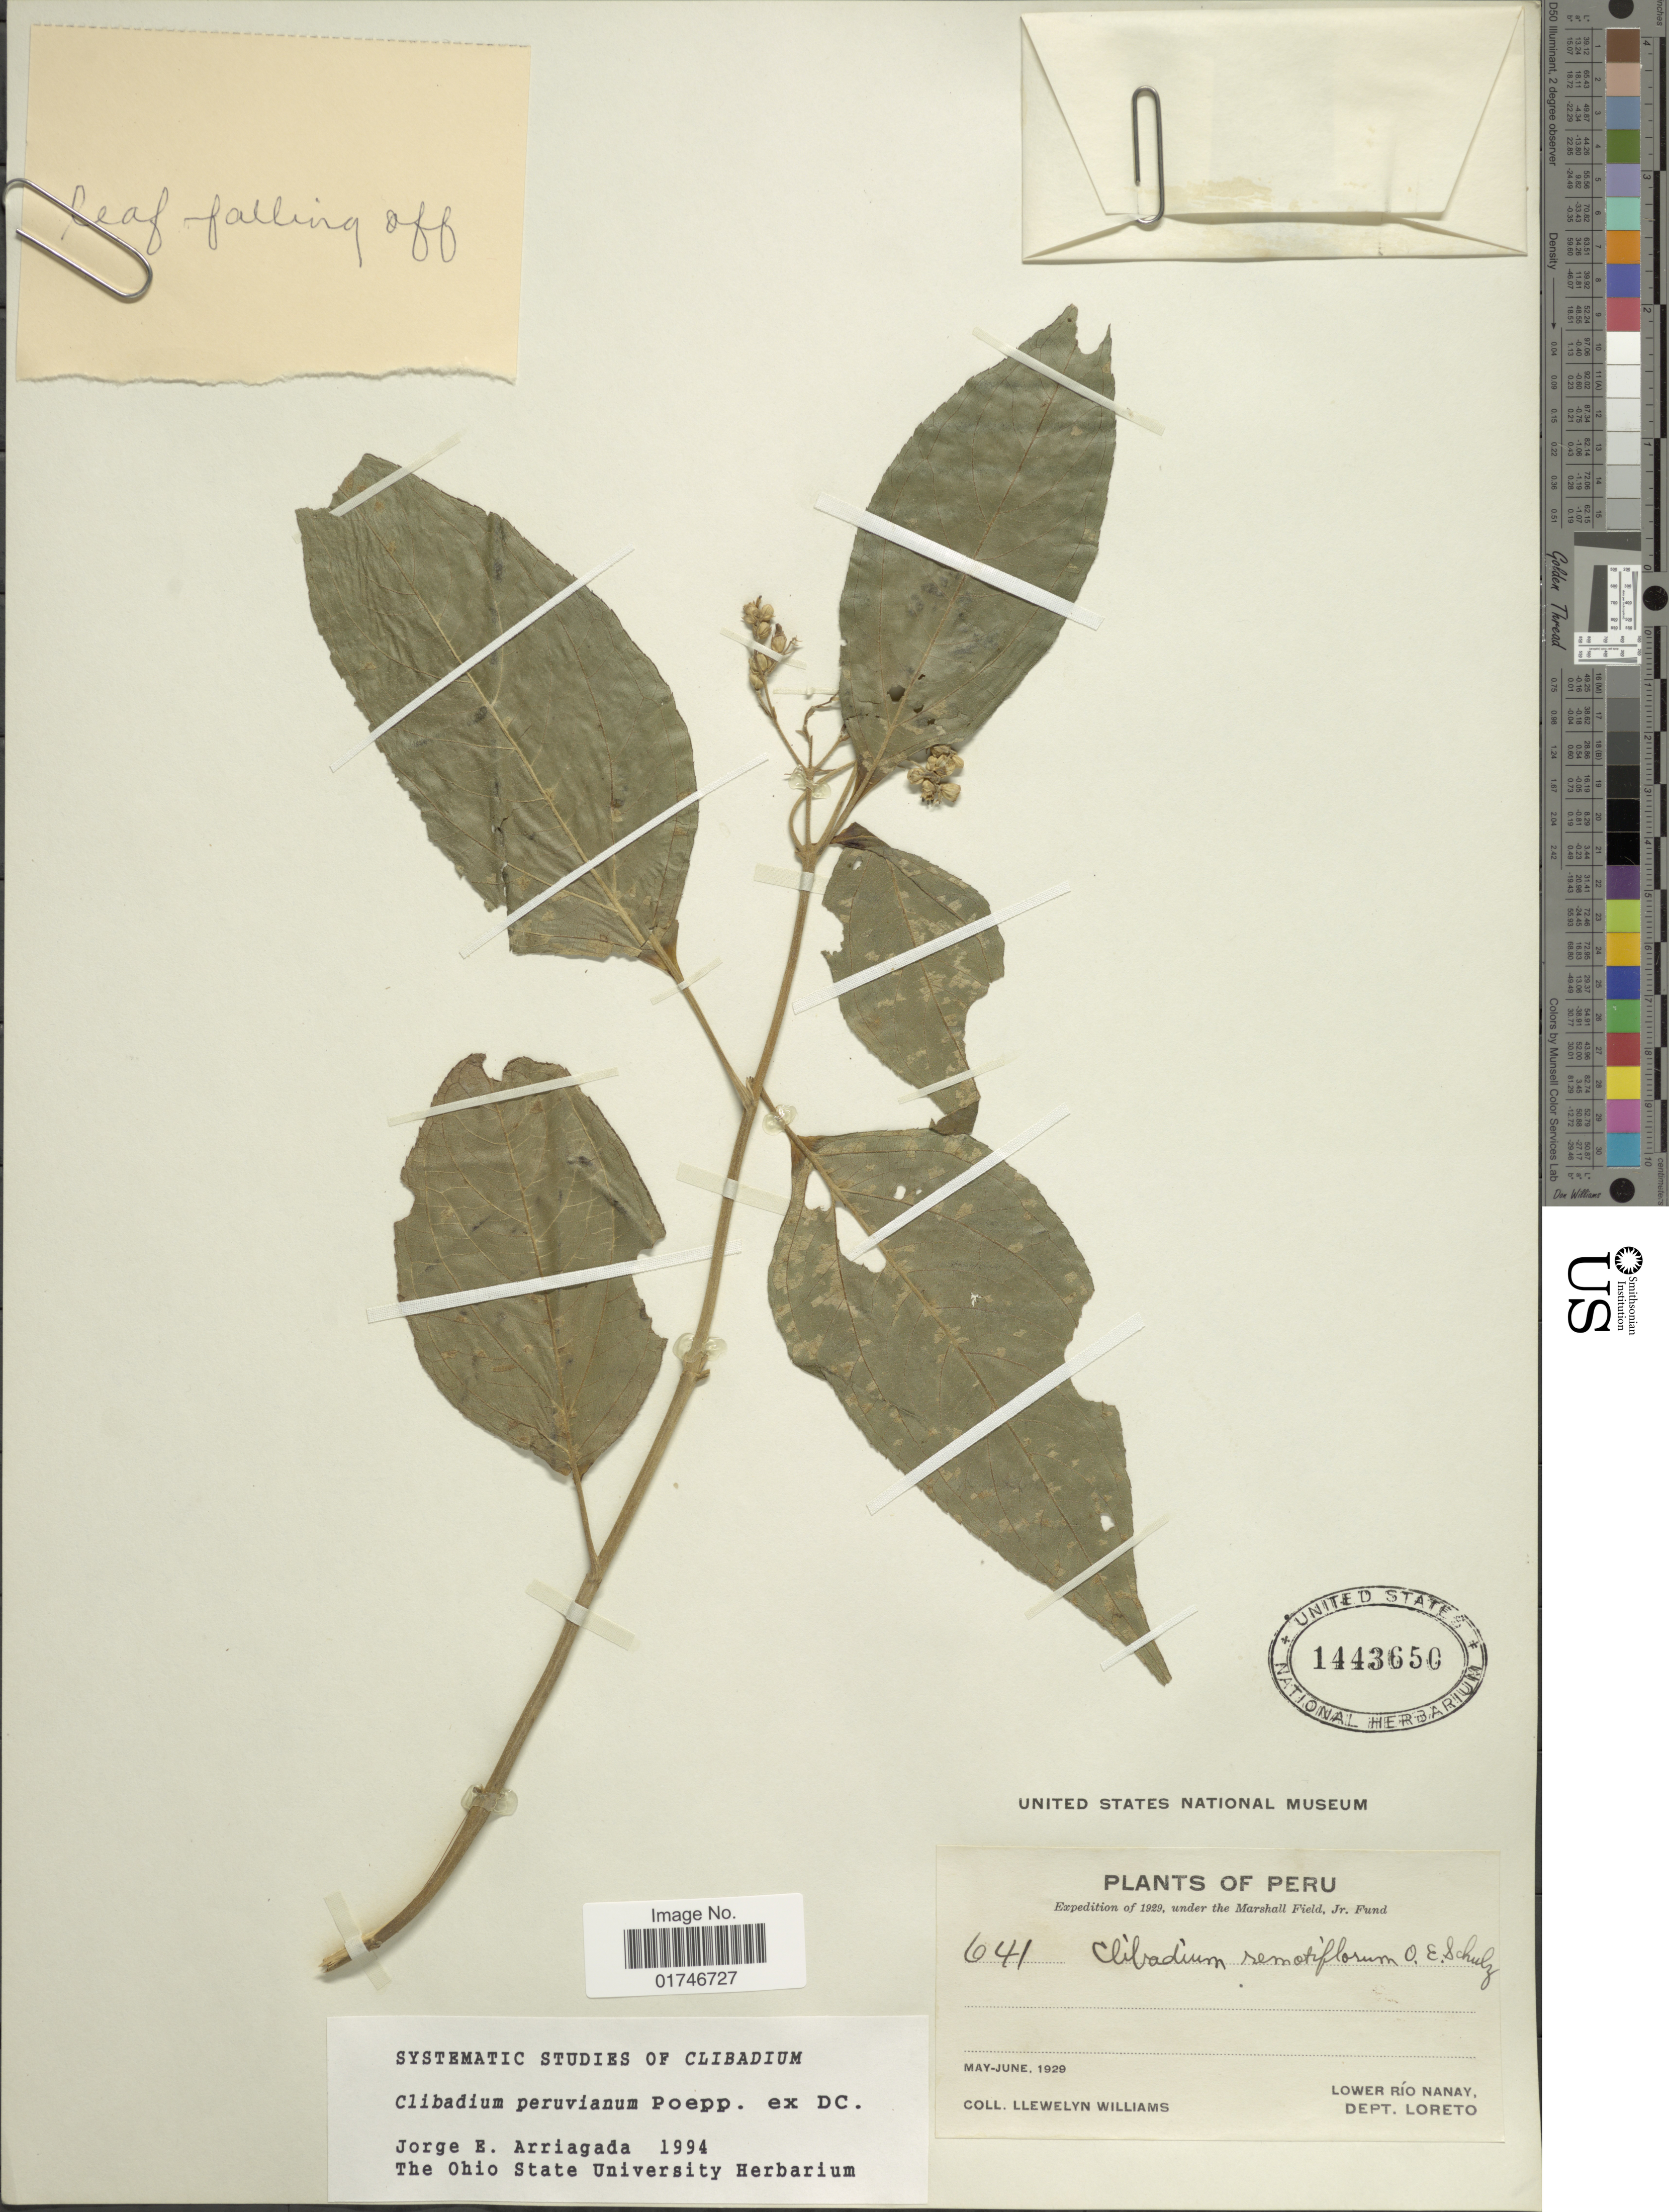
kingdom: Plantae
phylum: Tracheophyta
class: Magnoliopsida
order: Asterales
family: Asteraceae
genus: Clibadium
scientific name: Clibadium peruvianum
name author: Poepp.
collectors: Ll. Williams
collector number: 641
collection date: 1929-05/1929-06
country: Peru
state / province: Loreto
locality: Lower Río Nanay, Dept. Loreto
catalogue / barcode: US 1443650